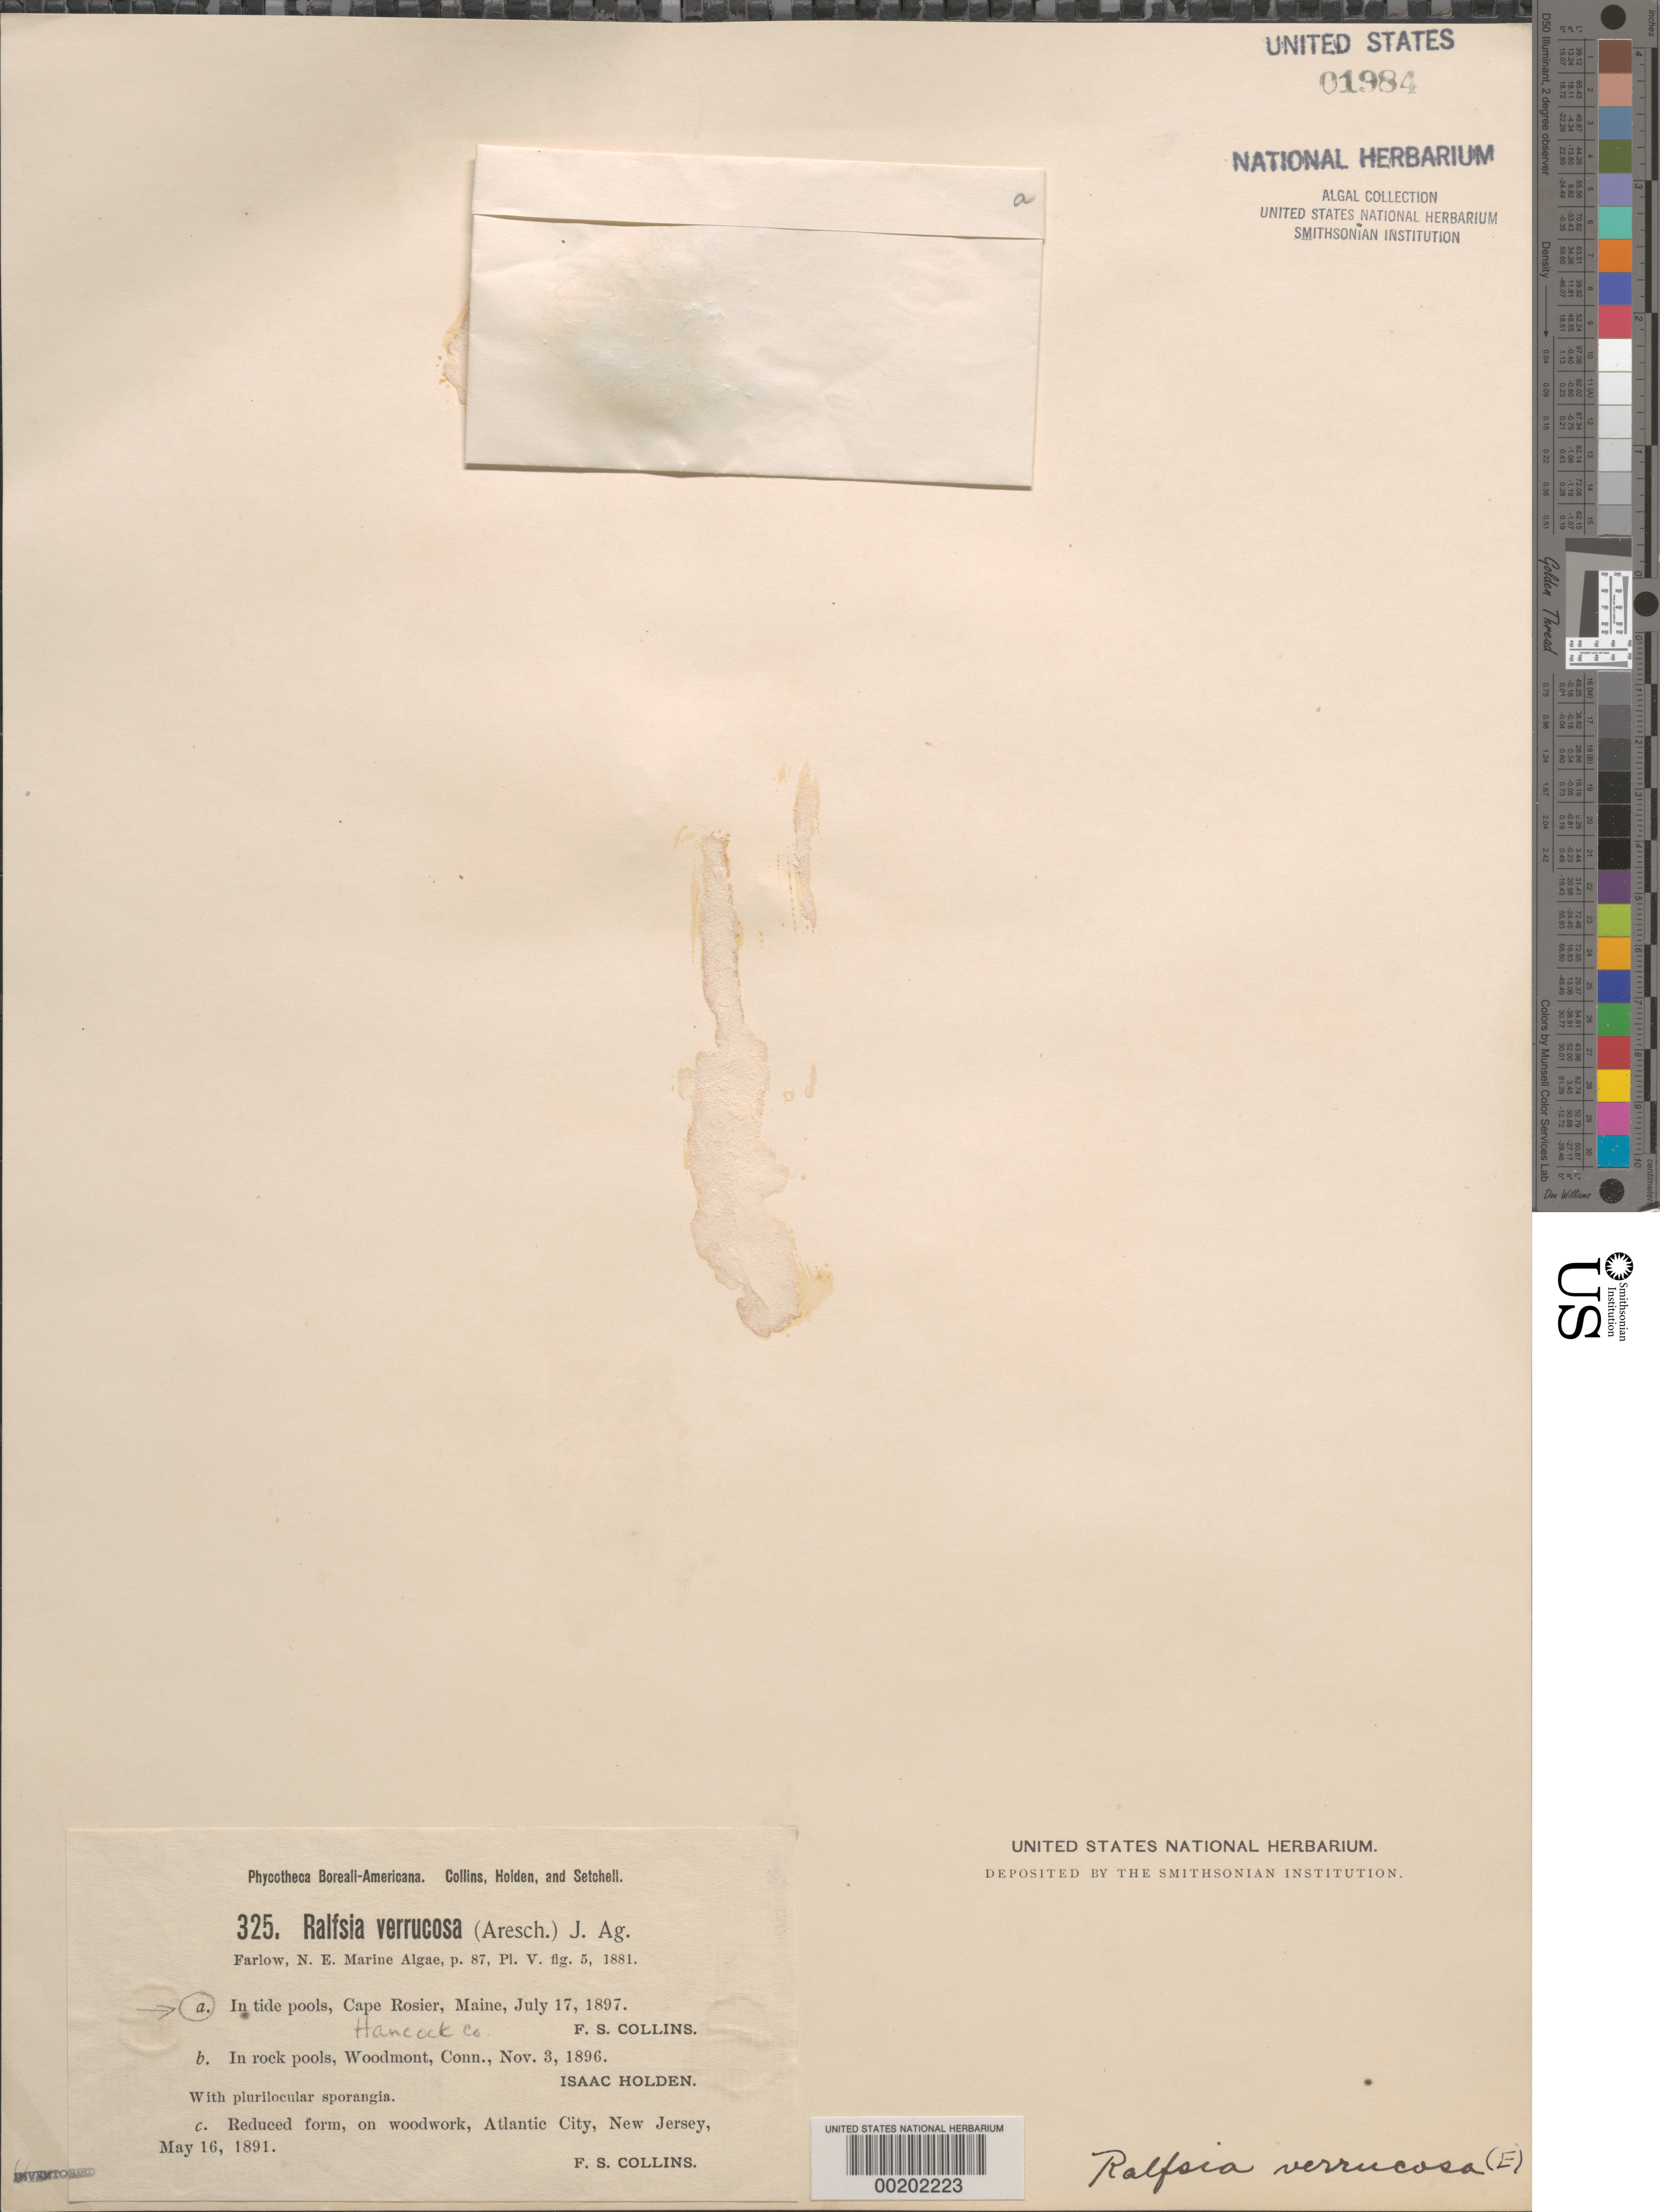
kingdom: Chromista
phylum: Ochrophyta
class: Phaeophyceae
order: Ralfsiales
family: Pseudoralfsiaceae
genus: Pseudoralfsia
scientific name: Pseudoralfsia verrucosa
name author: (Aresch.) Parente et al.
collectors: F. Collins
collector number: PB-A 325a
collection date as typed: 17 Jul 1897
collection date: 1897-07-17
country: United States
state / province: Maine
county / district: Hancock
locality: Cape Rosier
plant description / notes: Collins, Holden & Setchell, Phycotheca Boreali-Americana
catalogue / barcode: US 1984